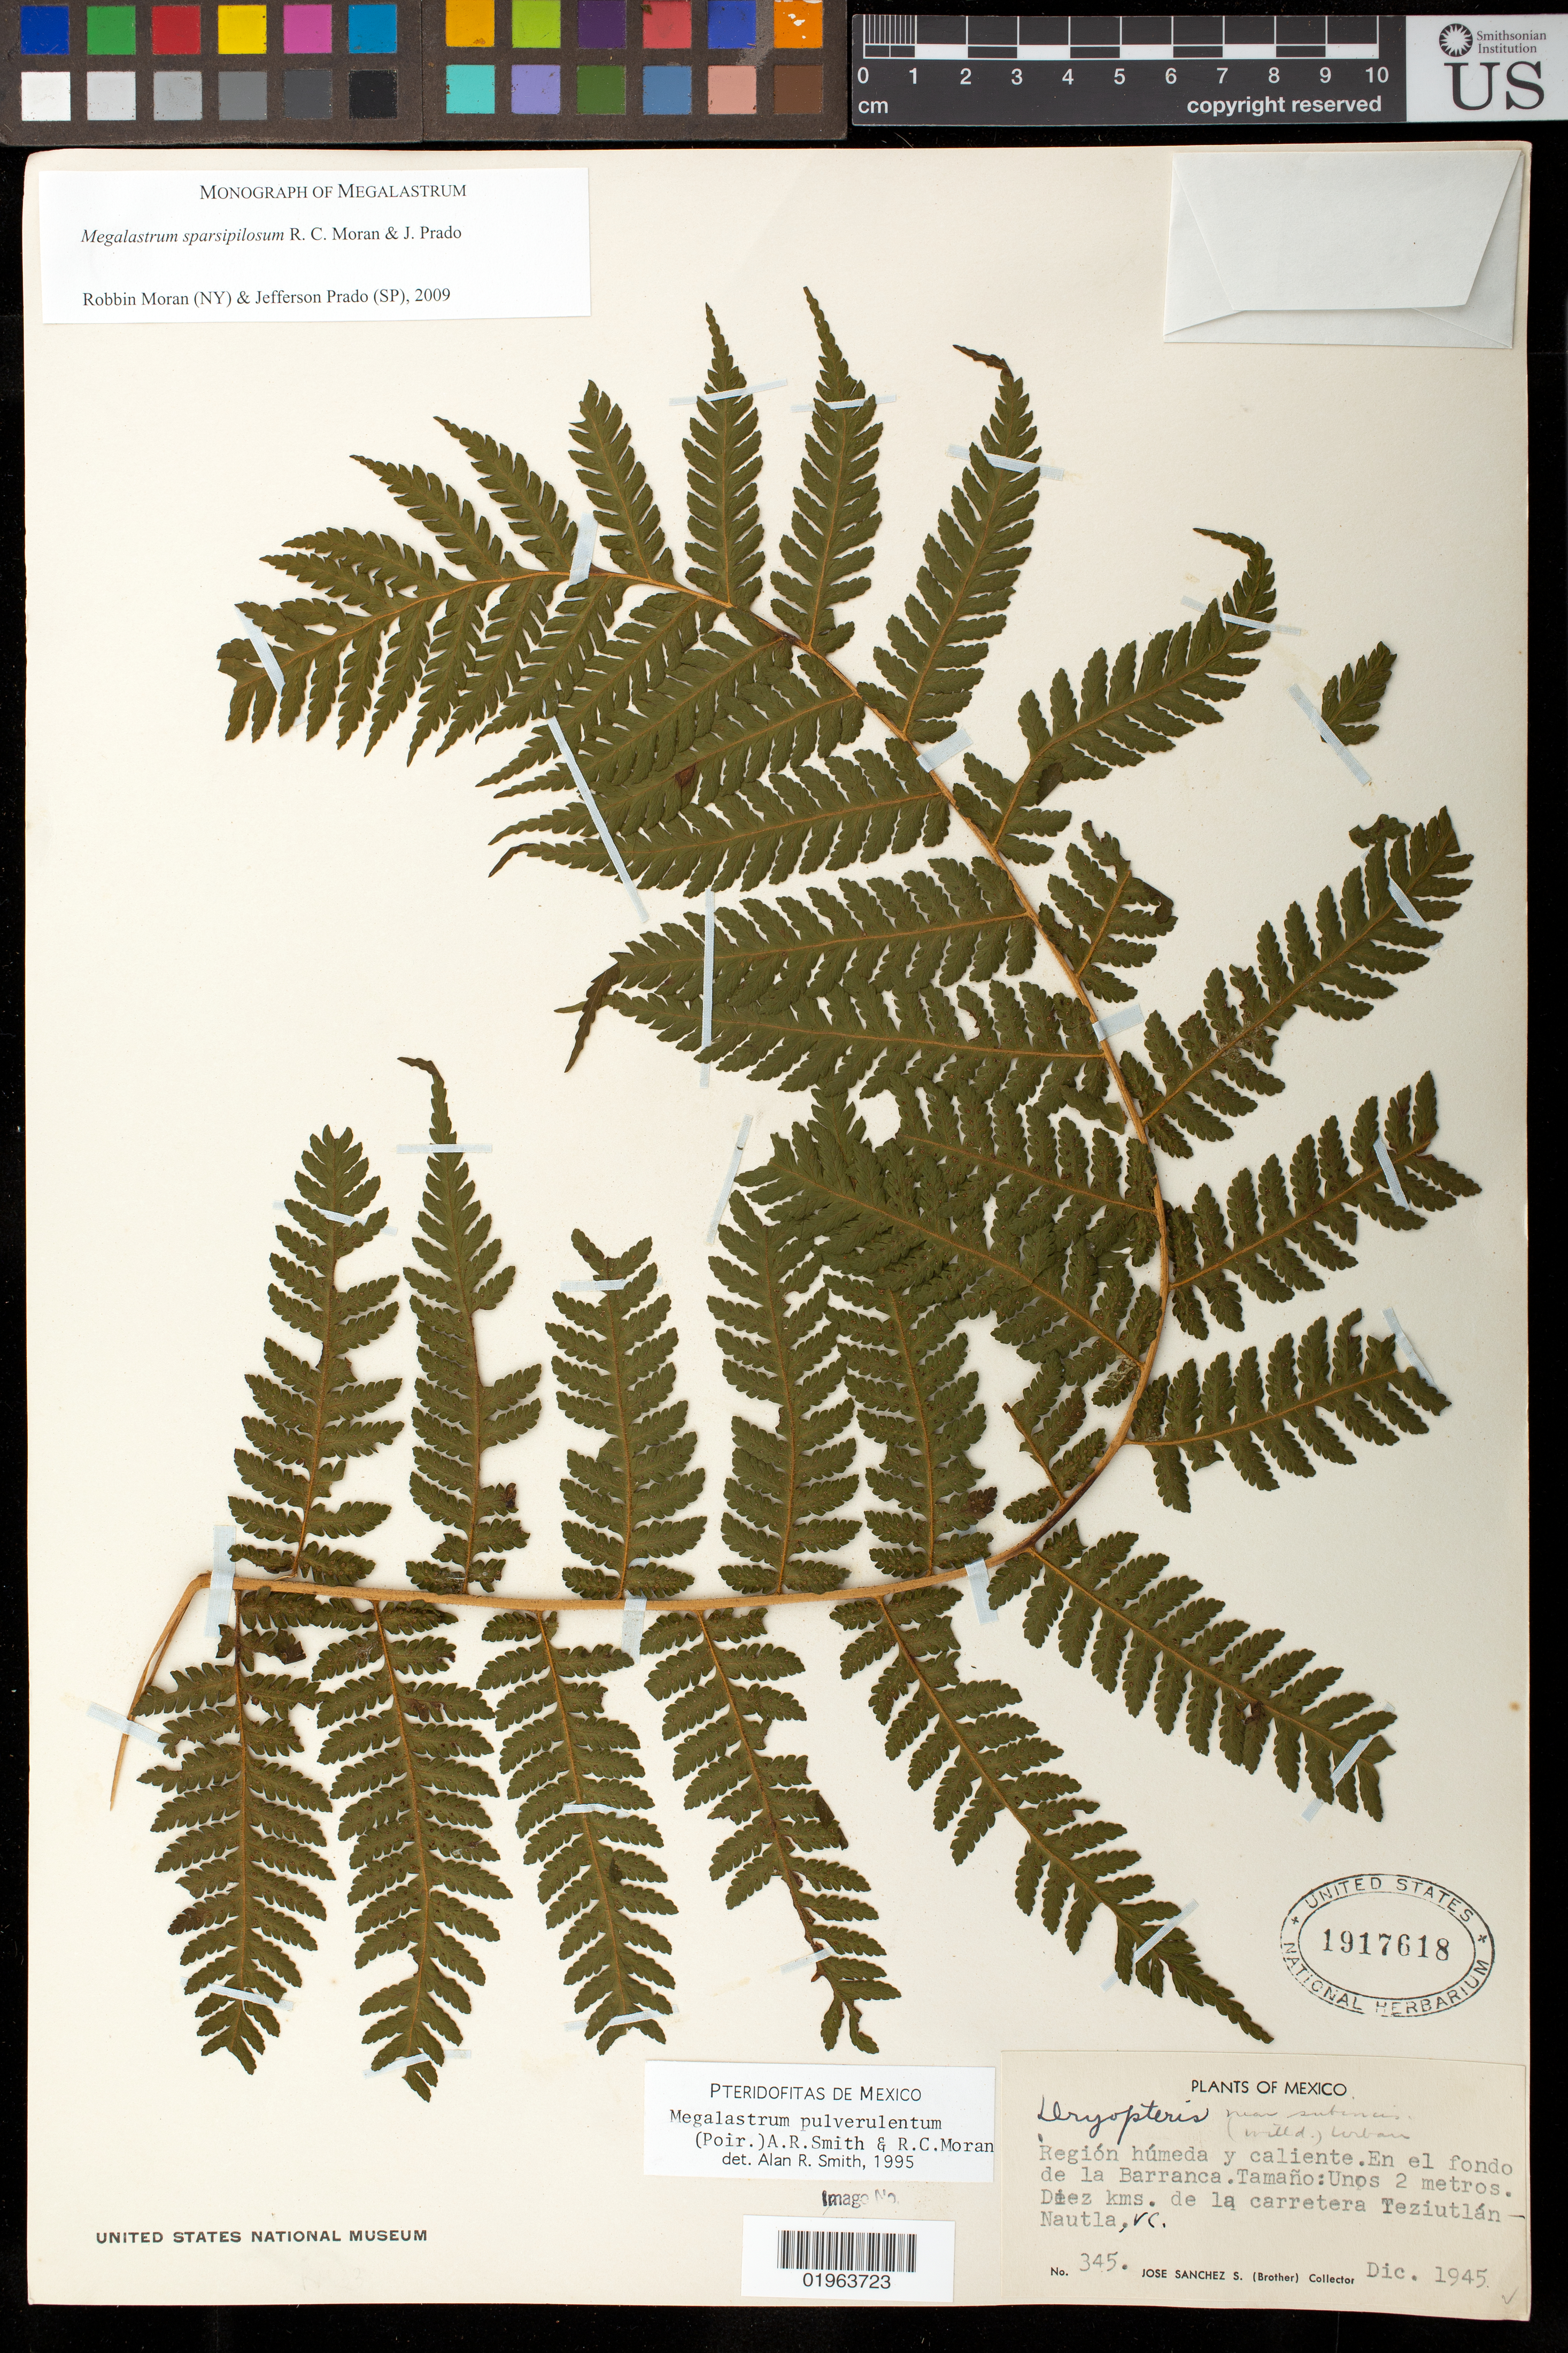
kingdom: Plantae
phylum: Tracheophyta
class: Polypodiopsida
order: Polypodiales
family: Dryopteridaceae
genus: Megalastrum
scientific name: Megalastrum sparsipilosum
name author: R.C. Moran & J. Prado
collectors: J. Sánchez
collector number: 345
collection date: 1945-12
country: Mexico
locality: En el fondo de la Barranca. Tamano, 10 km de la carretera Teziutlan- Nautla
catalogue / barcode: US 1917618